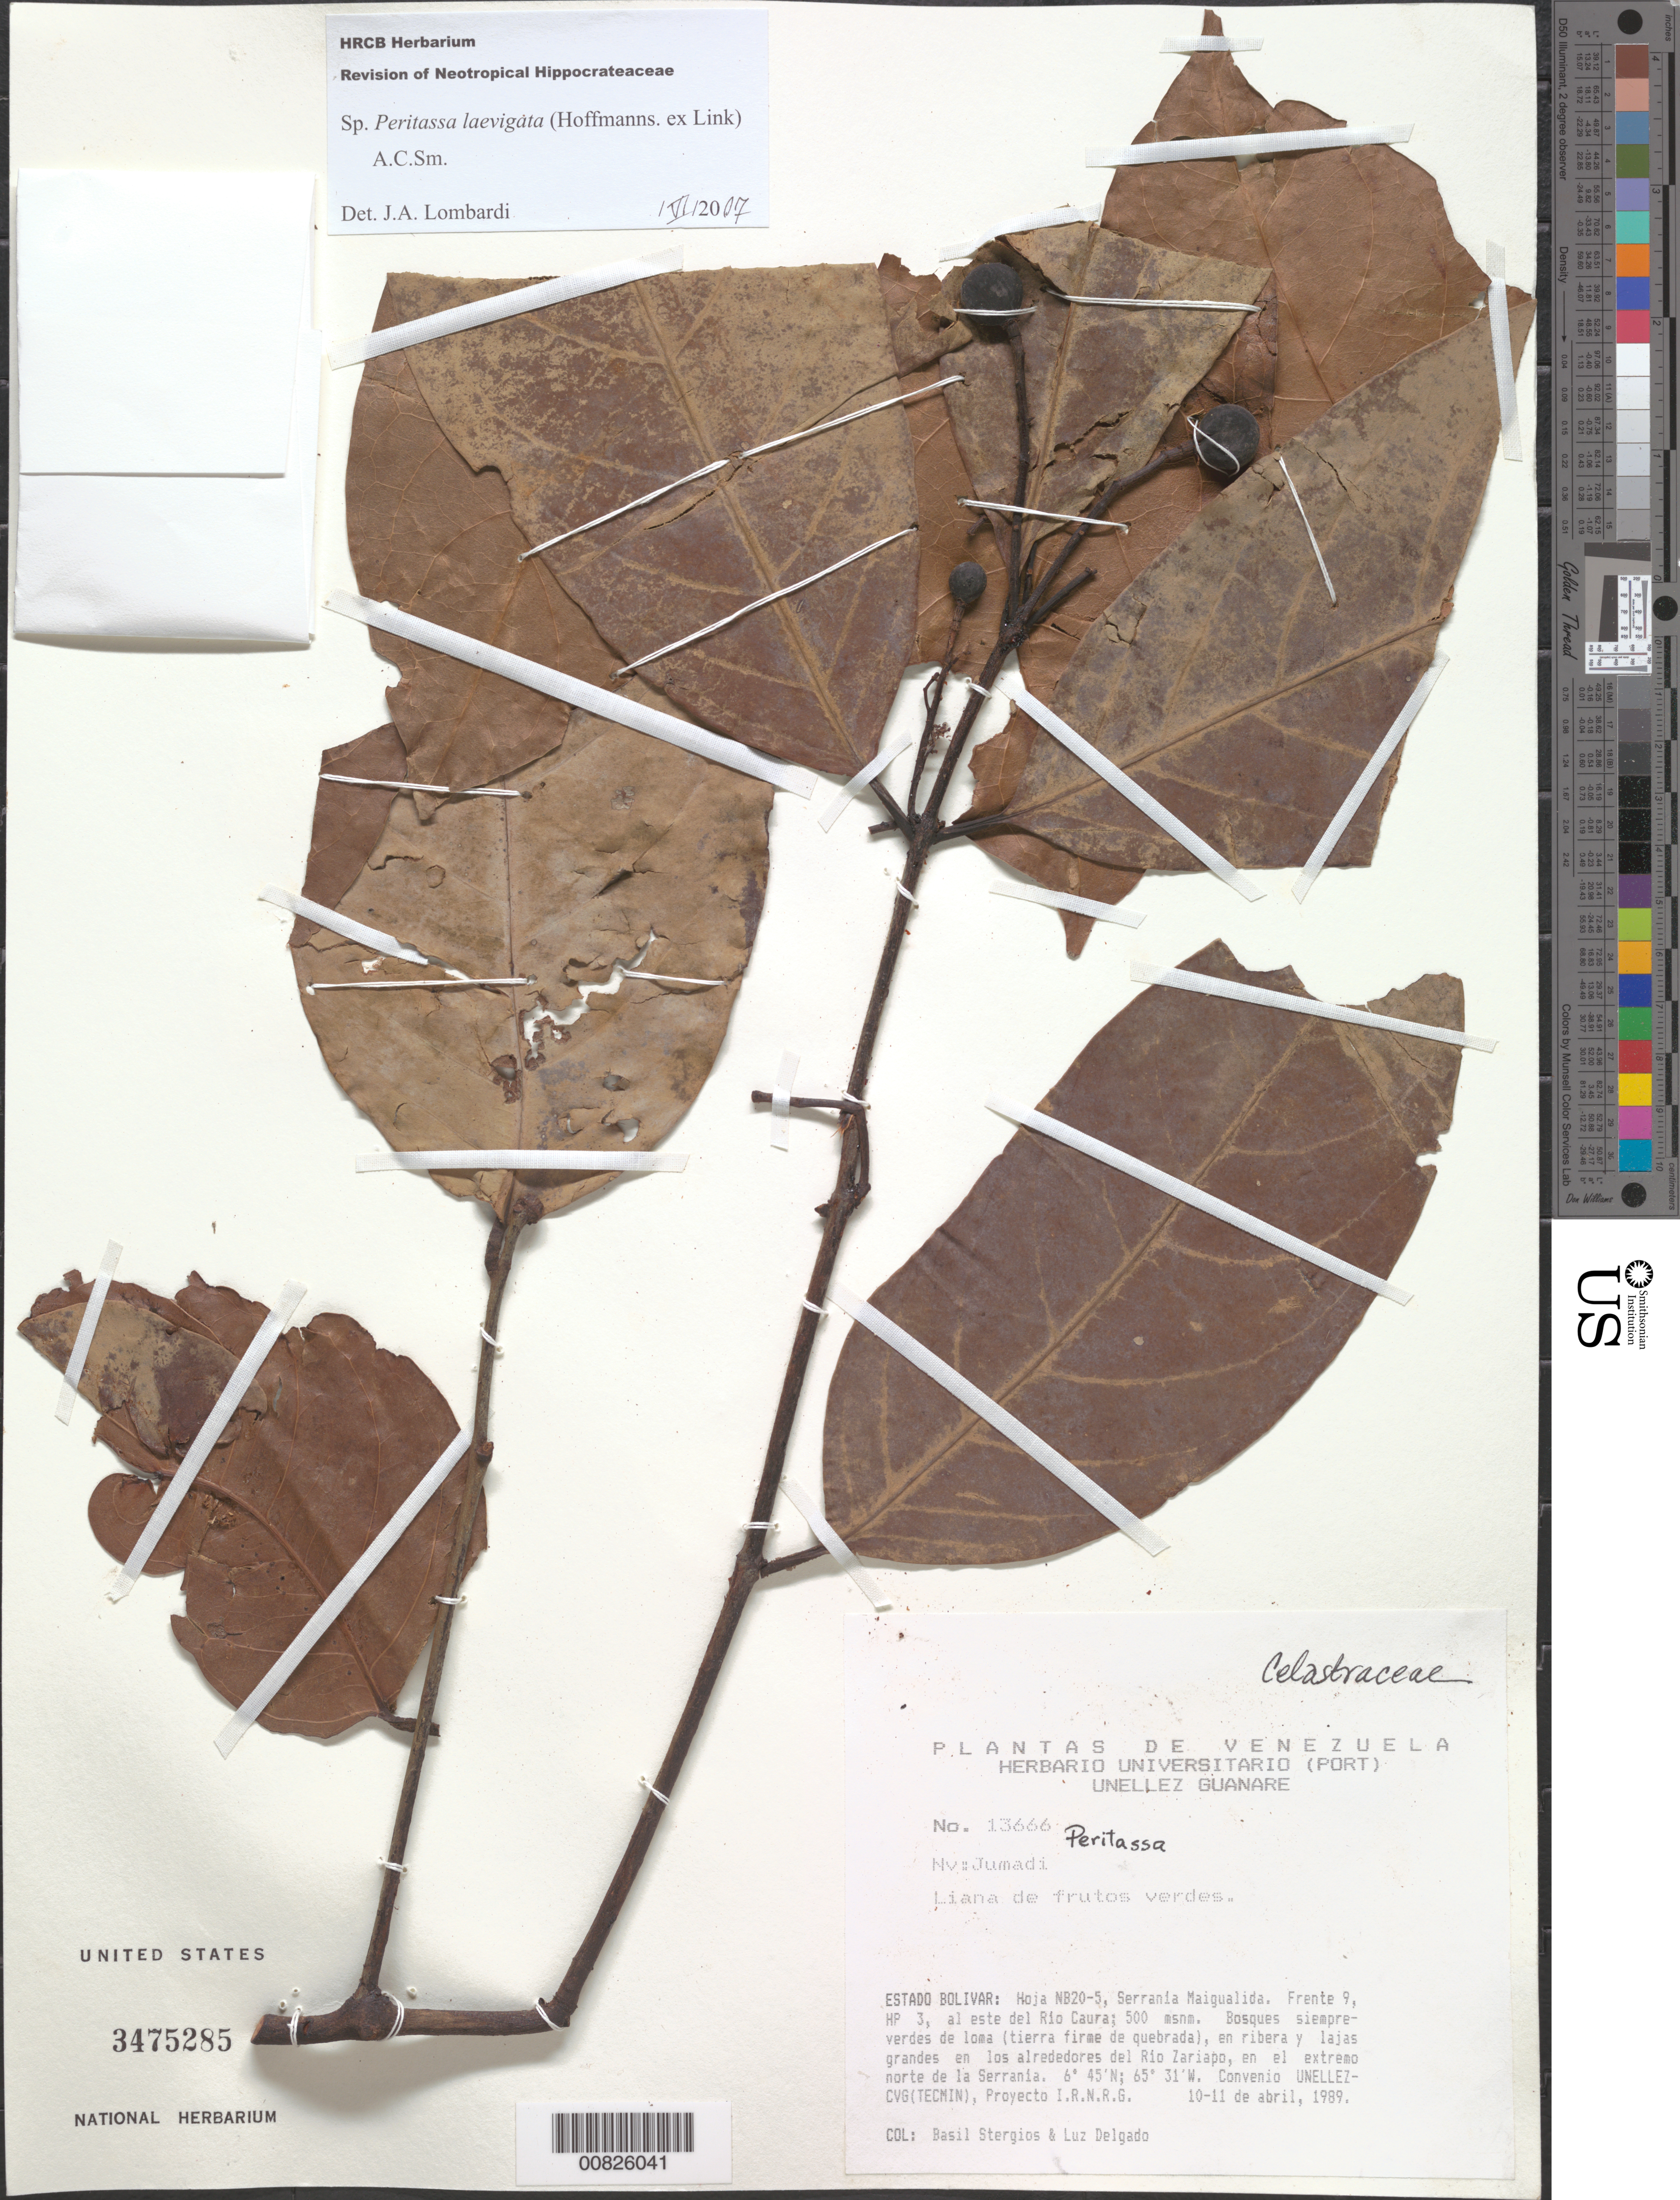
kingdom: Plantae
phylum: Tracheophyta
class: Magnoliopsida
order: Celastrales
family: Celastraceae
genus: Peritassa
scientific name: Peritassa laevigata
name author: (Hoffmanns. ex Link) A.C. Sm.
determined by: Lombardi, Julio A.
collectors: B. G. Stergios & L. Delgado V.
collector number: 13666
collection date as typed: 10-Apr-89 to 11-Apr-89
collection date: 1989-04-10/1989-04-11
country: Venezuela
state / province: Bolívar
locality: Serrania Maigualida, E del río Caura, alrededores del río Zariapo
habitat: Bosques siempre-verdes de loma (tierra firme de quebrada), en ribera y lajas grandesen los alrededores del río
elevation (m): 500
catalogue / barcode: US 3475285